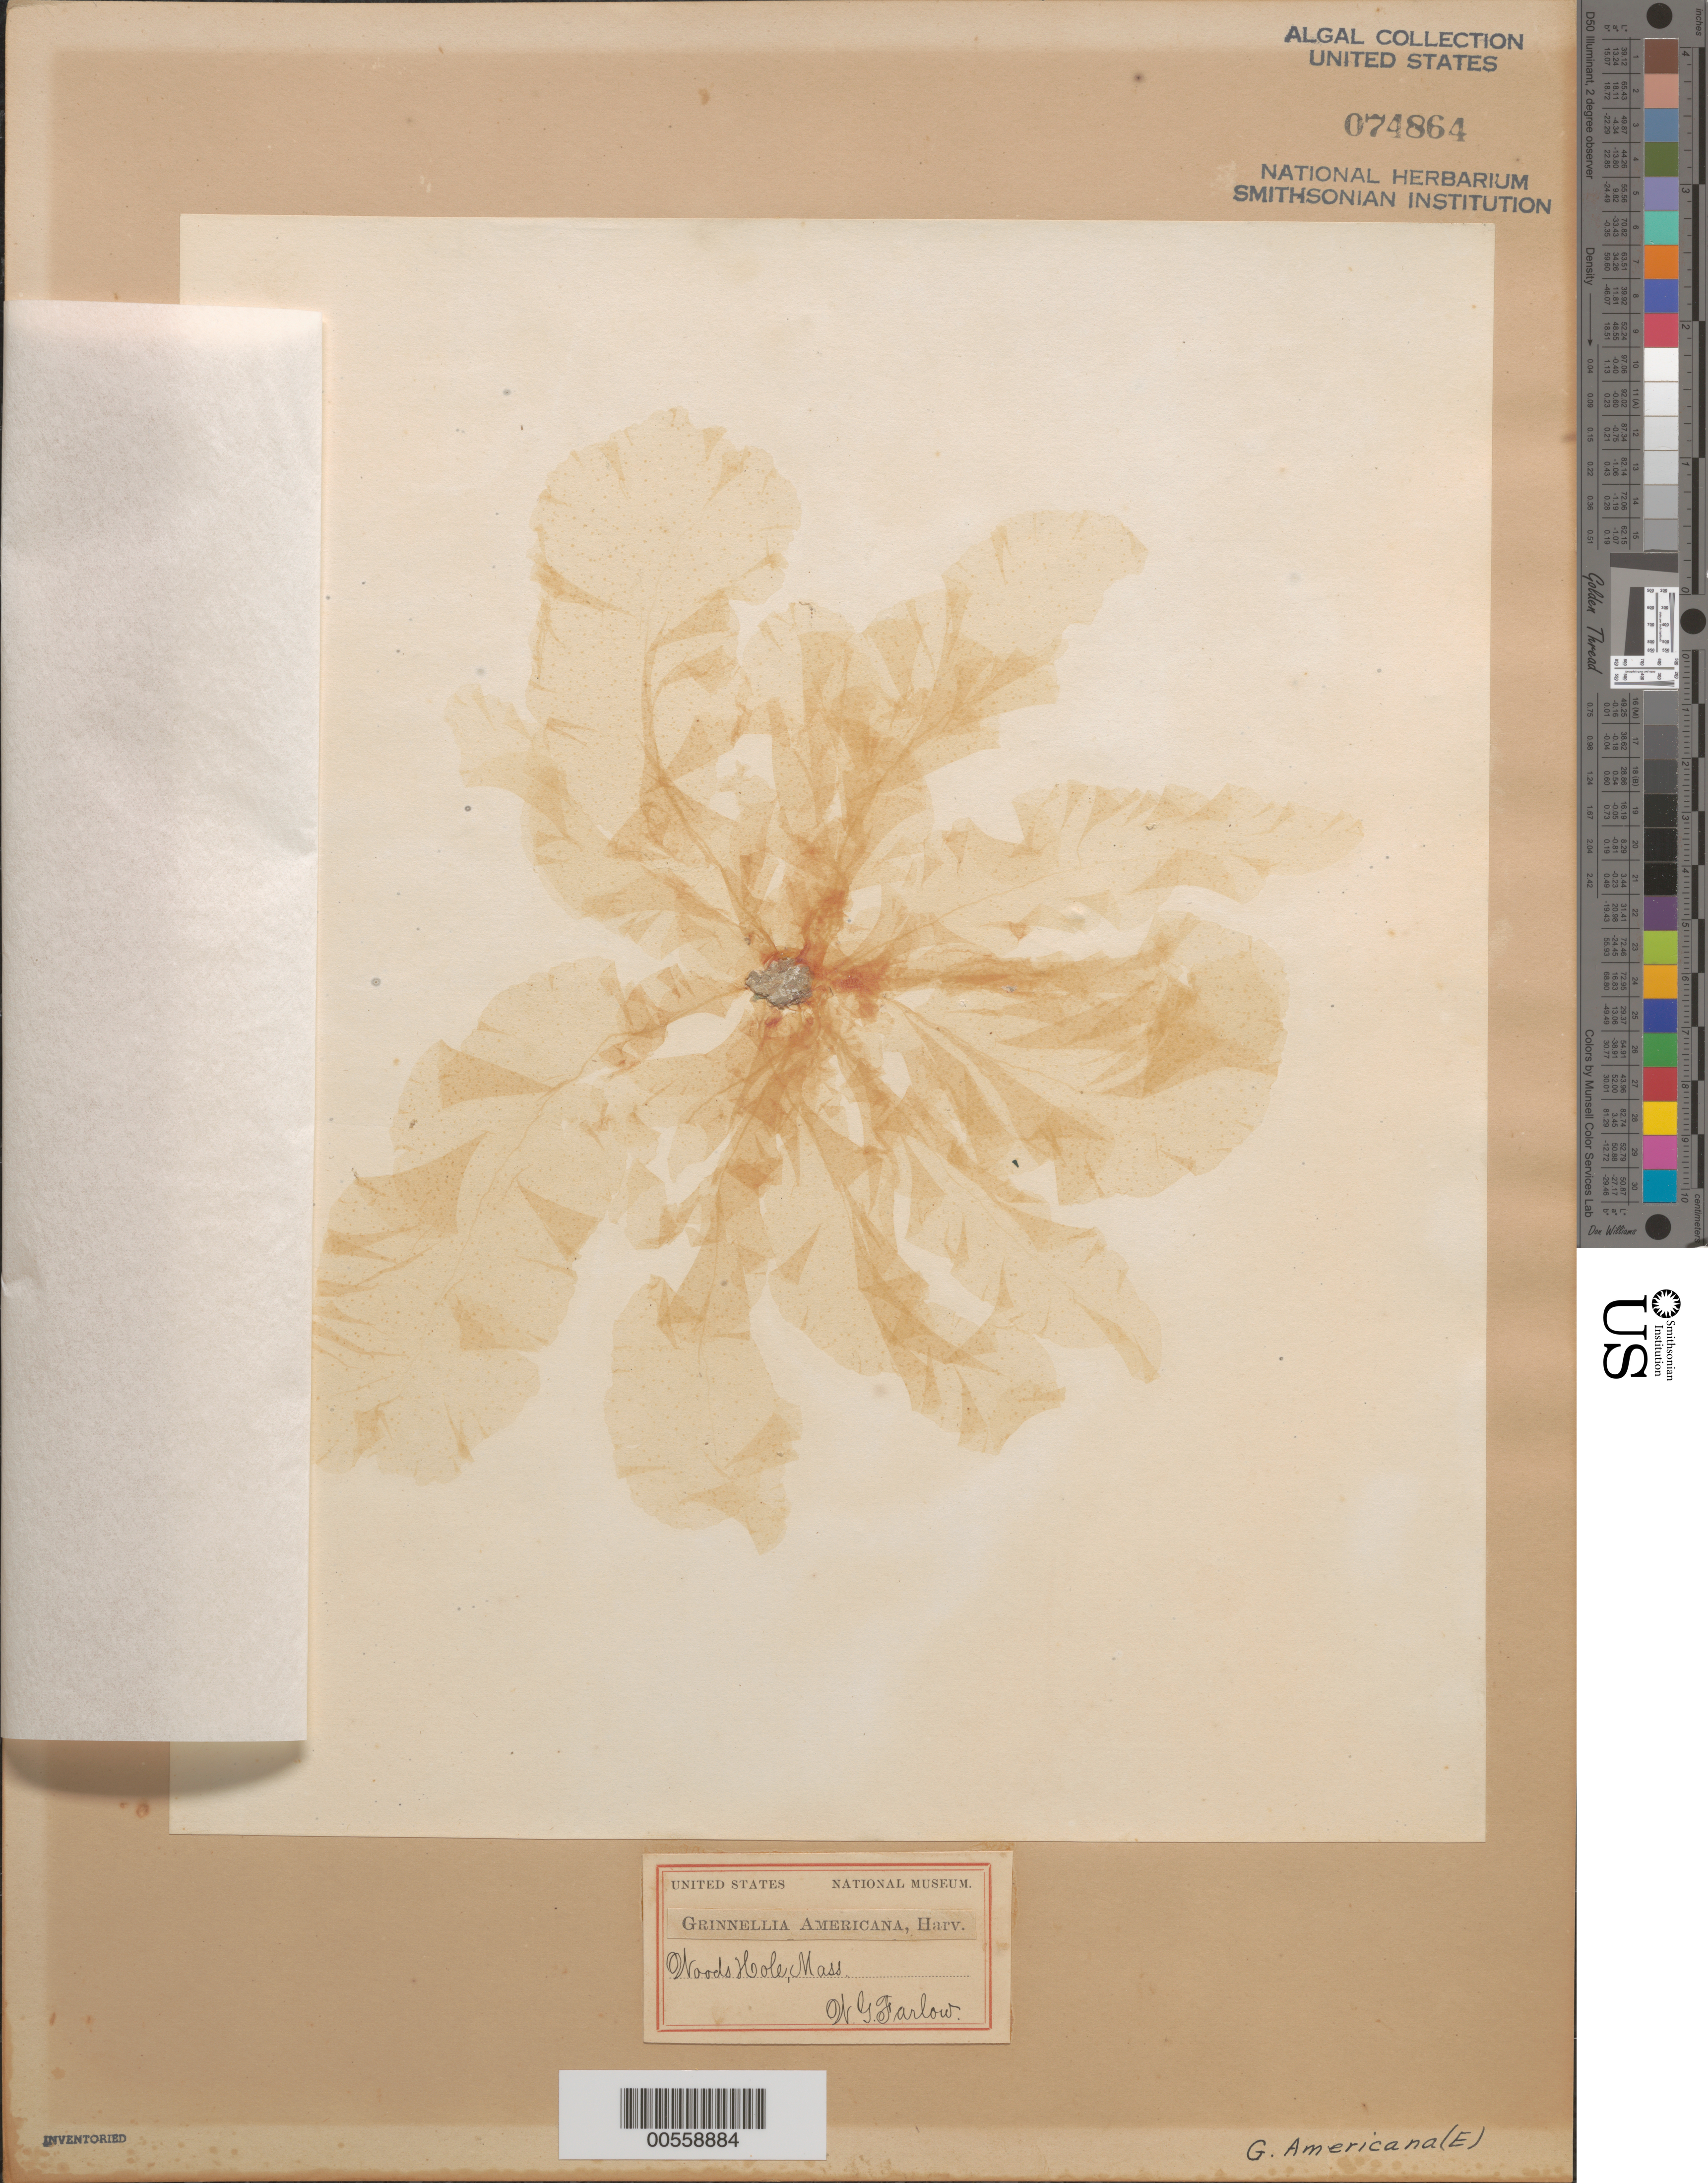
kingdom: Plantae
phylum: Rhodophyta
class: Florideophyceae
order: Ceramiales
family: Delesseriaceae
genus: Grinnellia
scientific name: Grinnellia americana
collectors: W. G. Farlow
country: United States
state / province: Massachusetts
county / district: Barnstable County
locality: Woods Hole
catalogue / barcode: US 74864